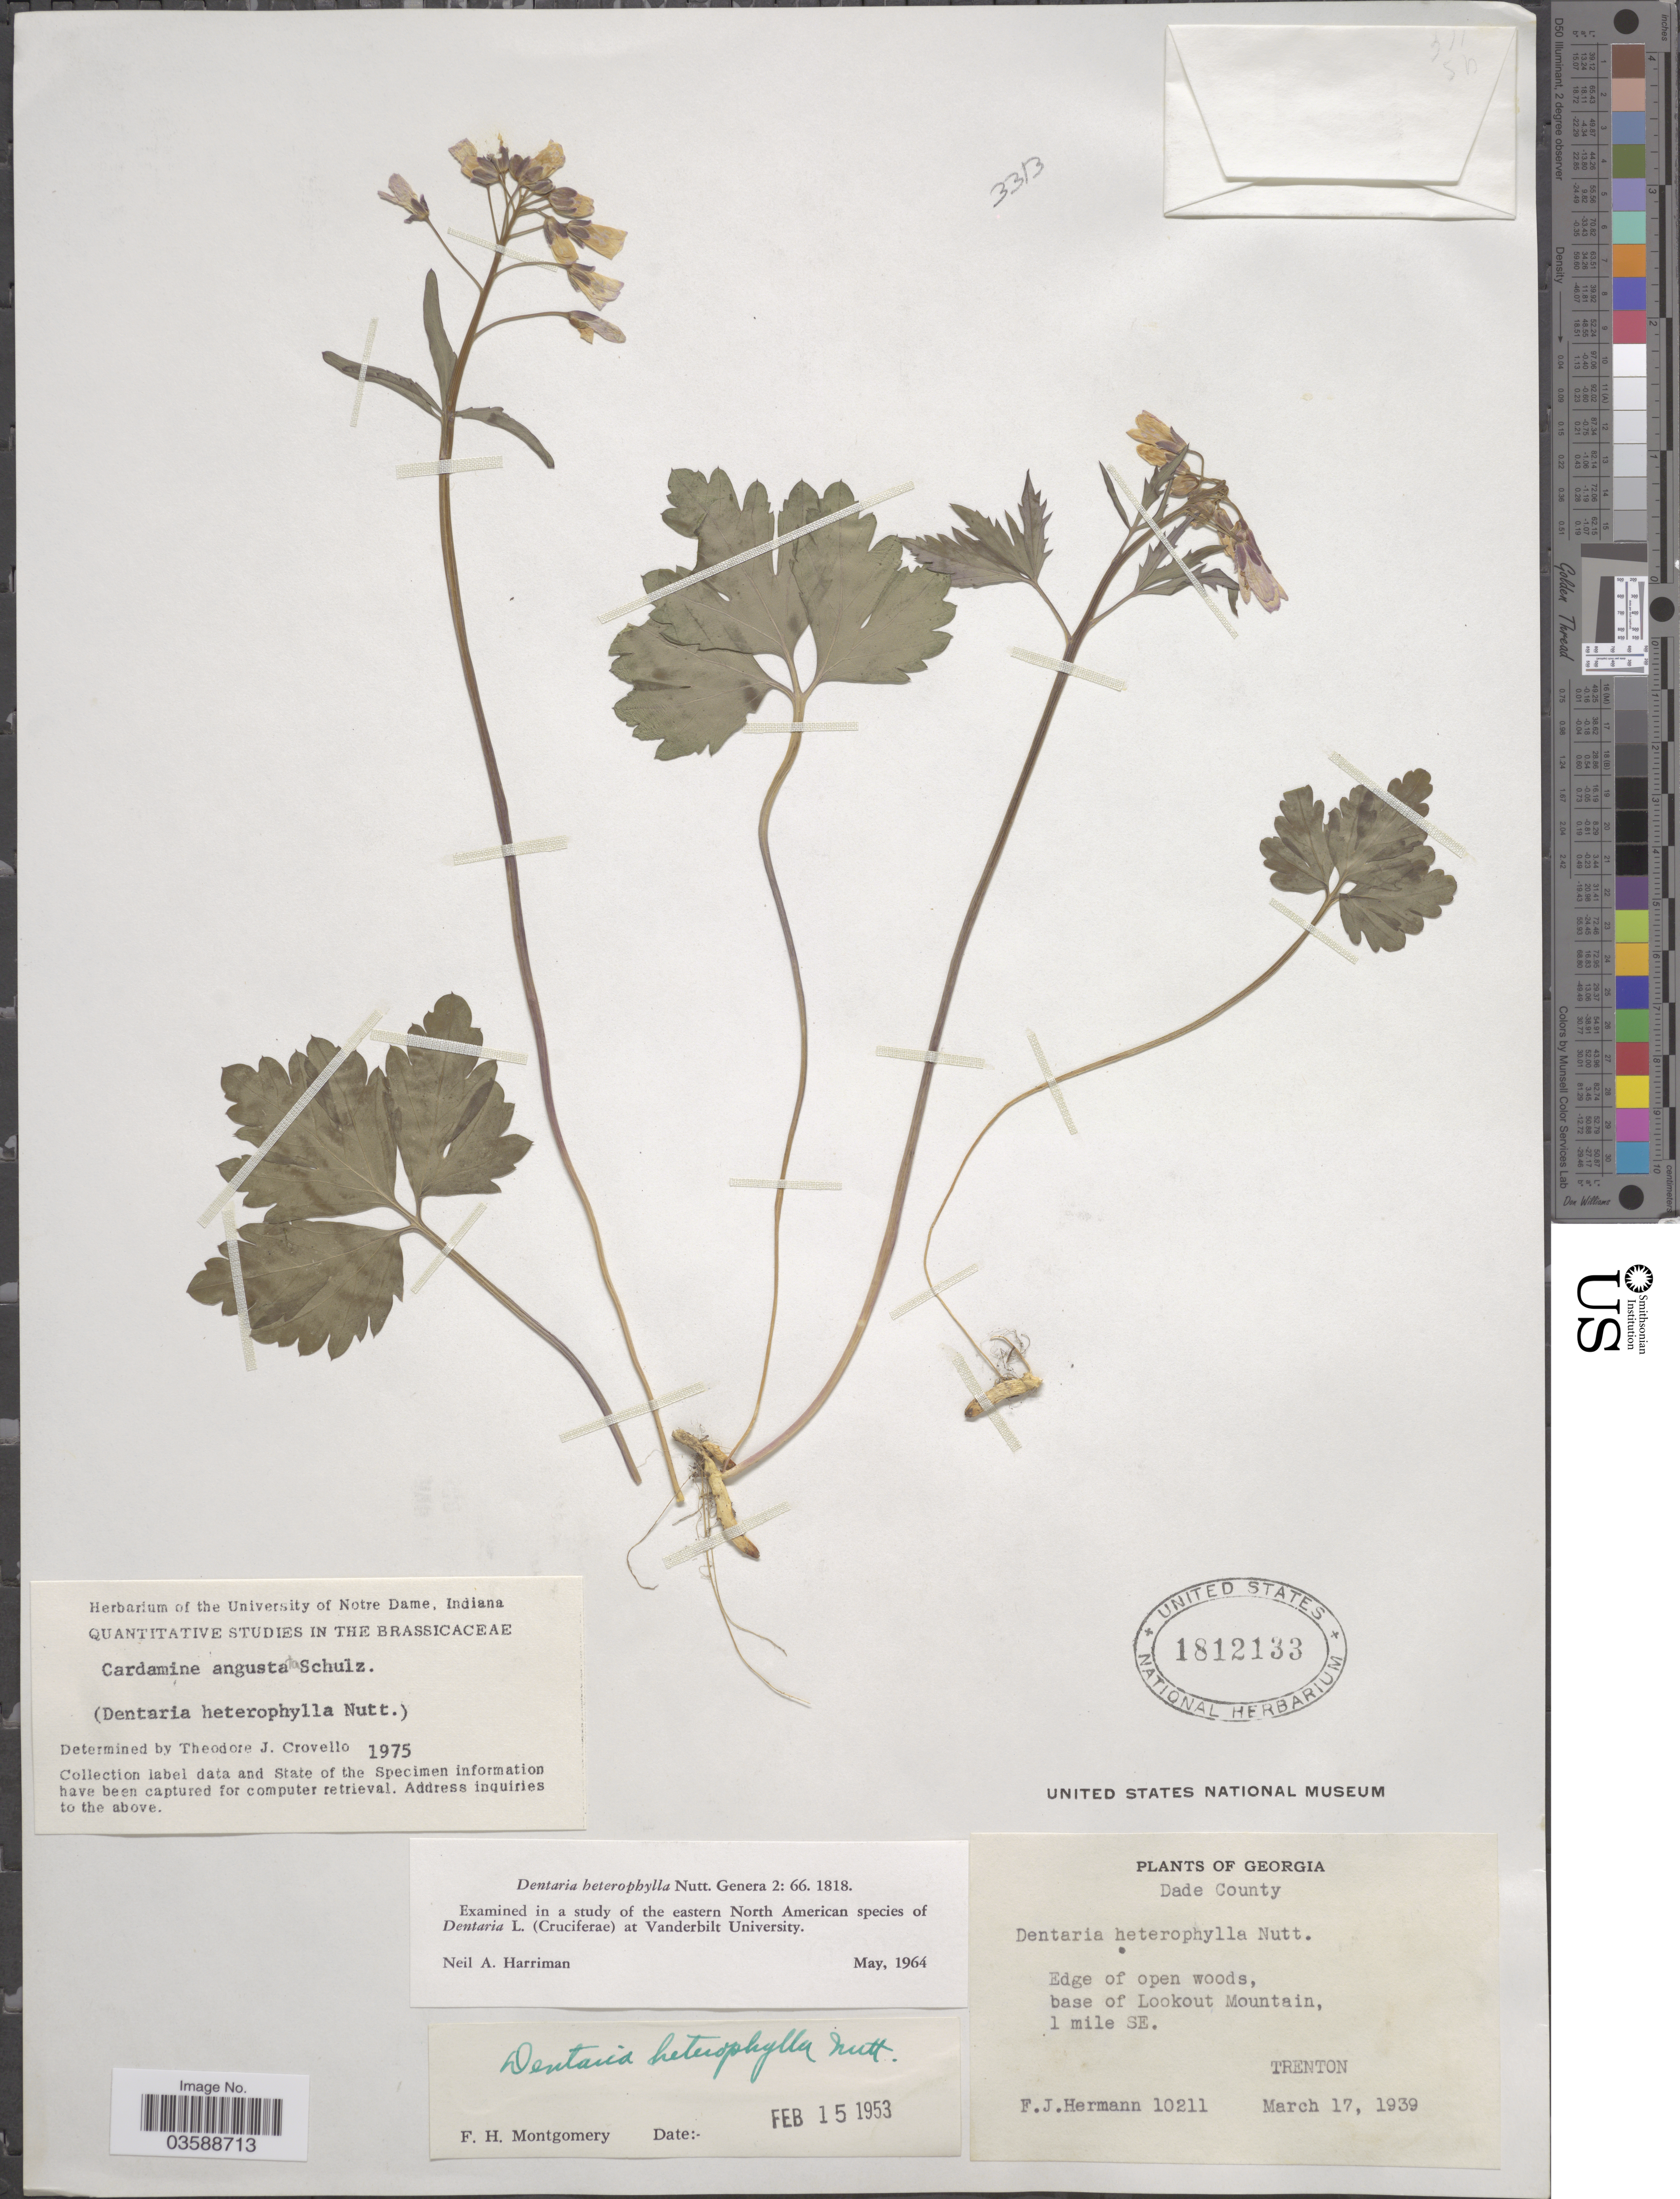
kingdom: Plantae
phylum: Tracheophyta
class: Magnoliopsida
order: Brassicales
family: Brassicaceae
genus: Cardamine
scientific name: Cardamine angustata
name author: O.E. Schulz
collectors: F. J. Hermann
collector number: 10211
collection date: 1939-03-17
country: United States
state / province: Georgia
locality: Dade County. Edge of open woods, base of Lookout Mountain, 1 mile SE. Trenton.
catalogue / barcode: US 1812133